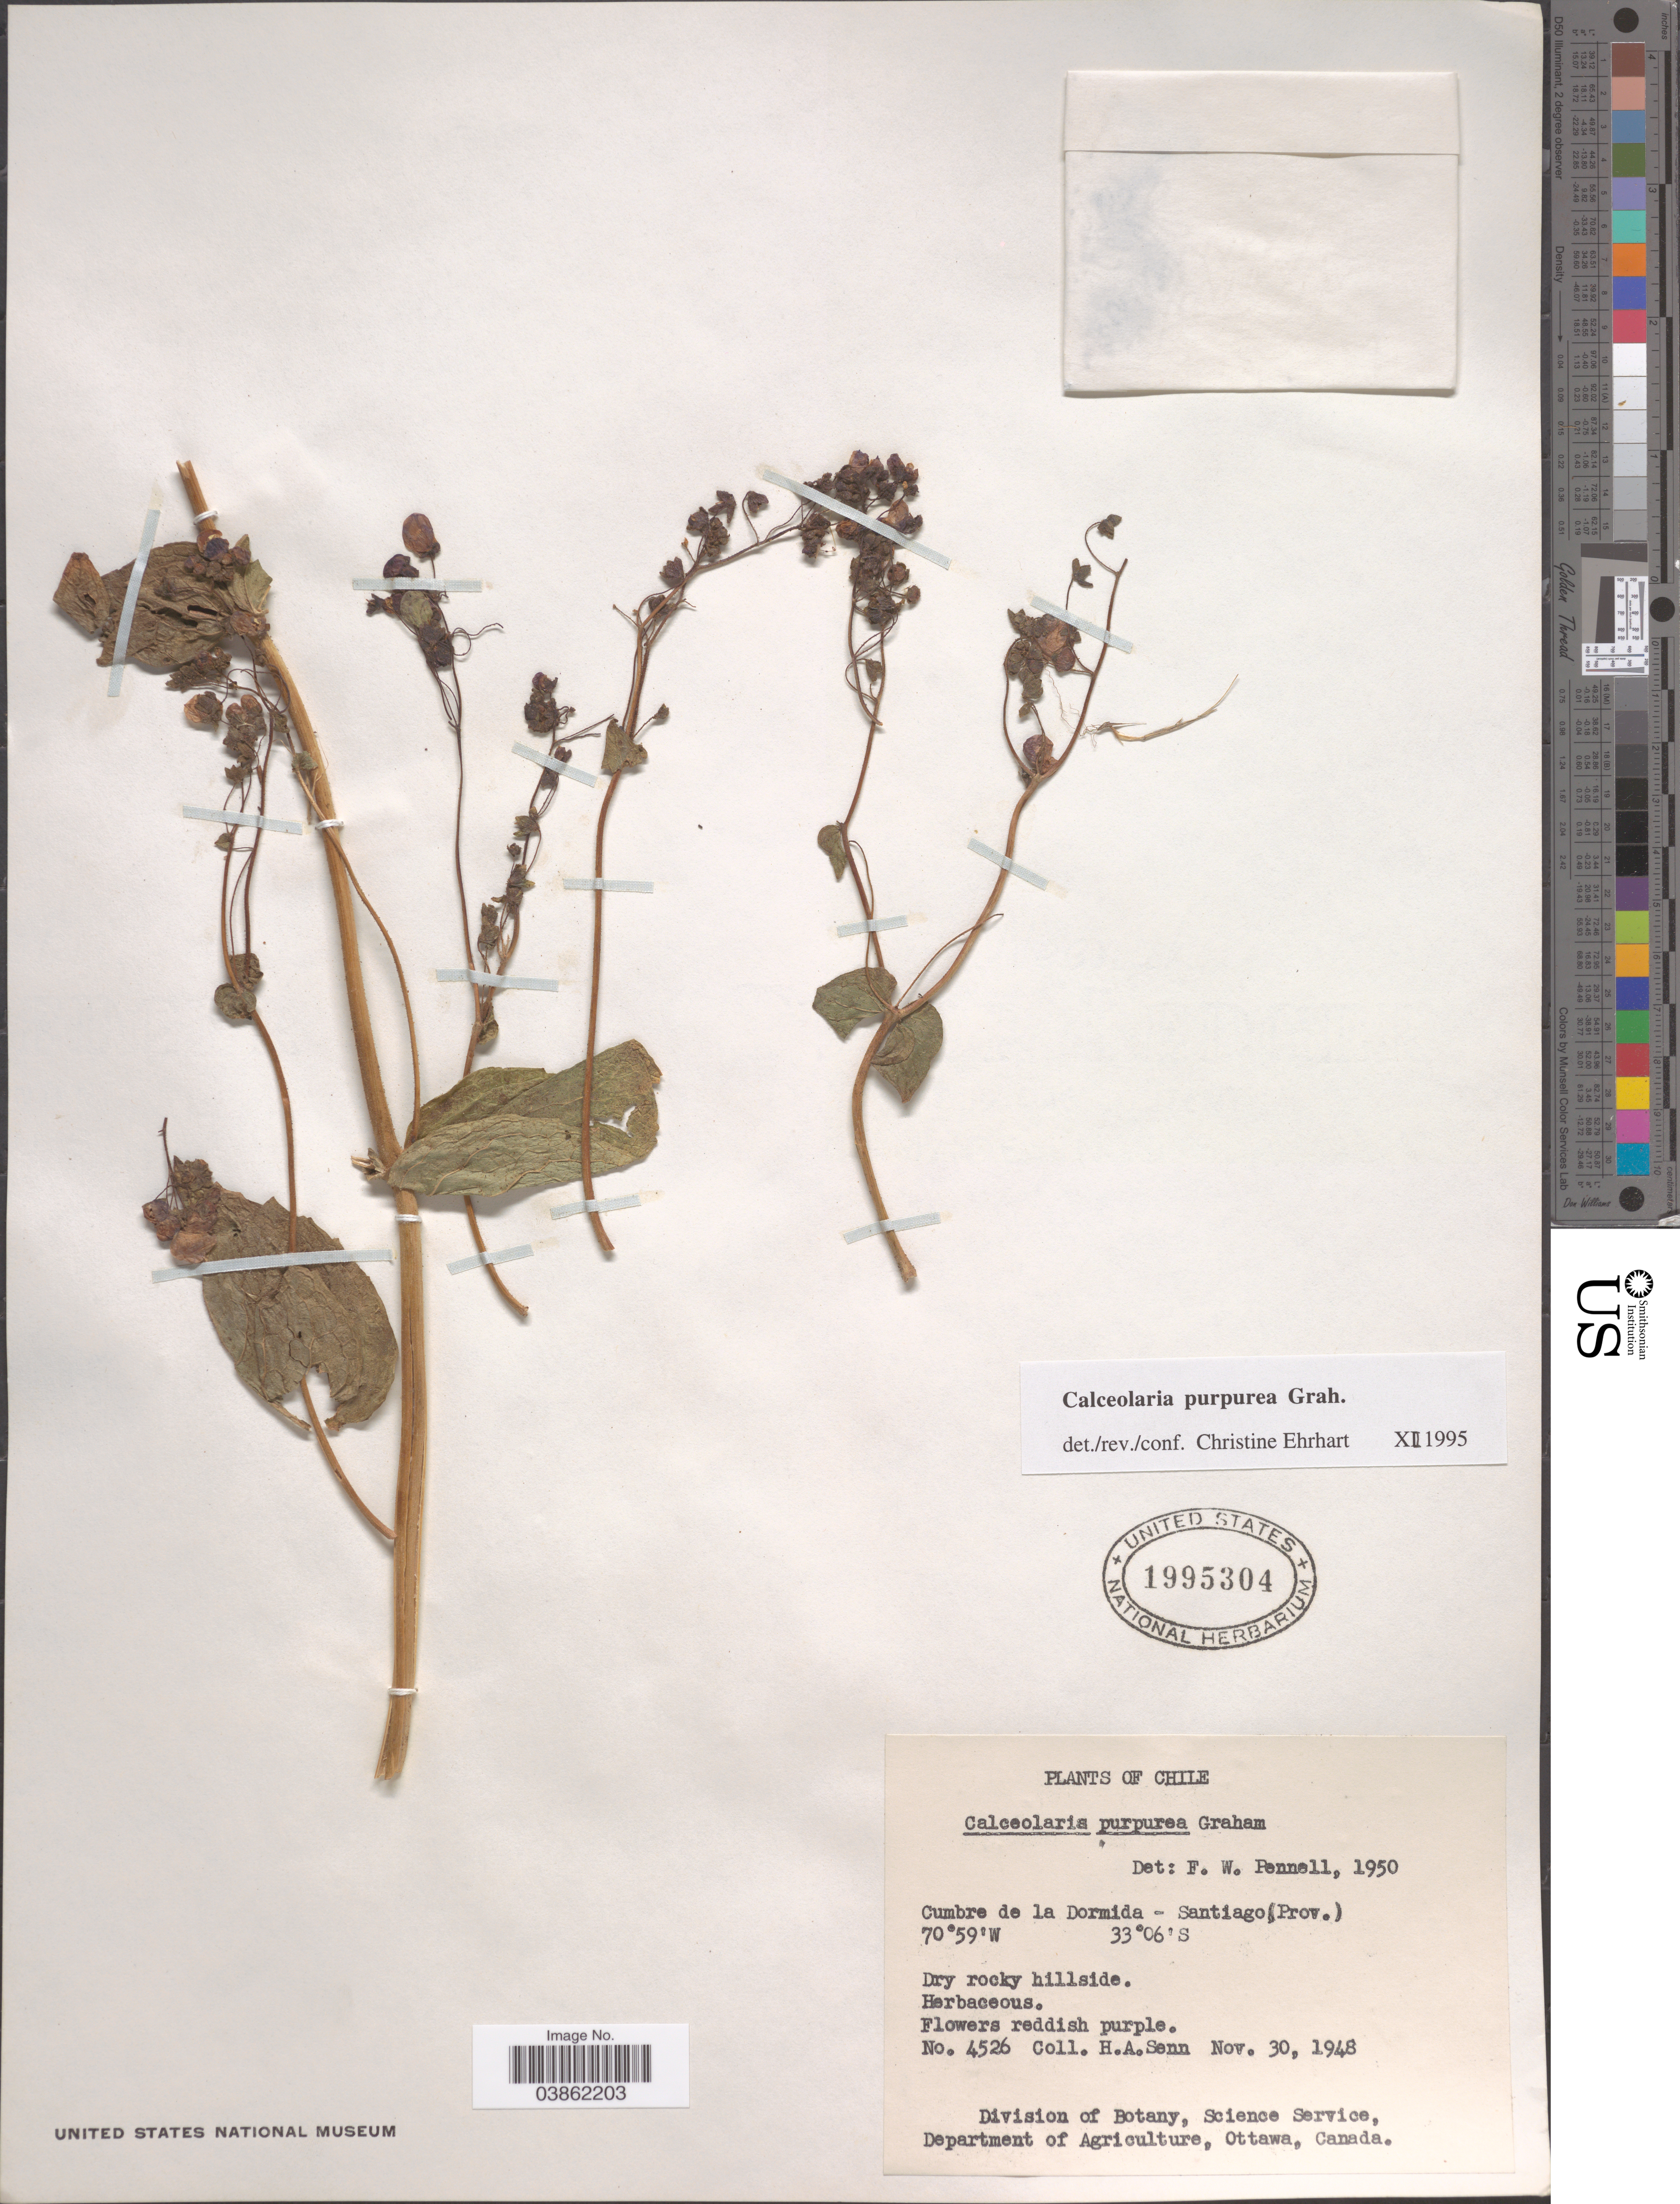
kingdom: Plantae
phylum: Tracheophyta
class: Magnoliopsida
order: Lamiales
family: Calceolariaceae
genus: Calceolaria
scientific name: Calceolaria purpurea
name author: Graham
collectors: H. Senn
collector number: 4526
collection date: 1948-11-30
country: Chile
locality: Cumbre de la Dormida - Santiago (Prov.).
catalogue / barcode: US 1995304